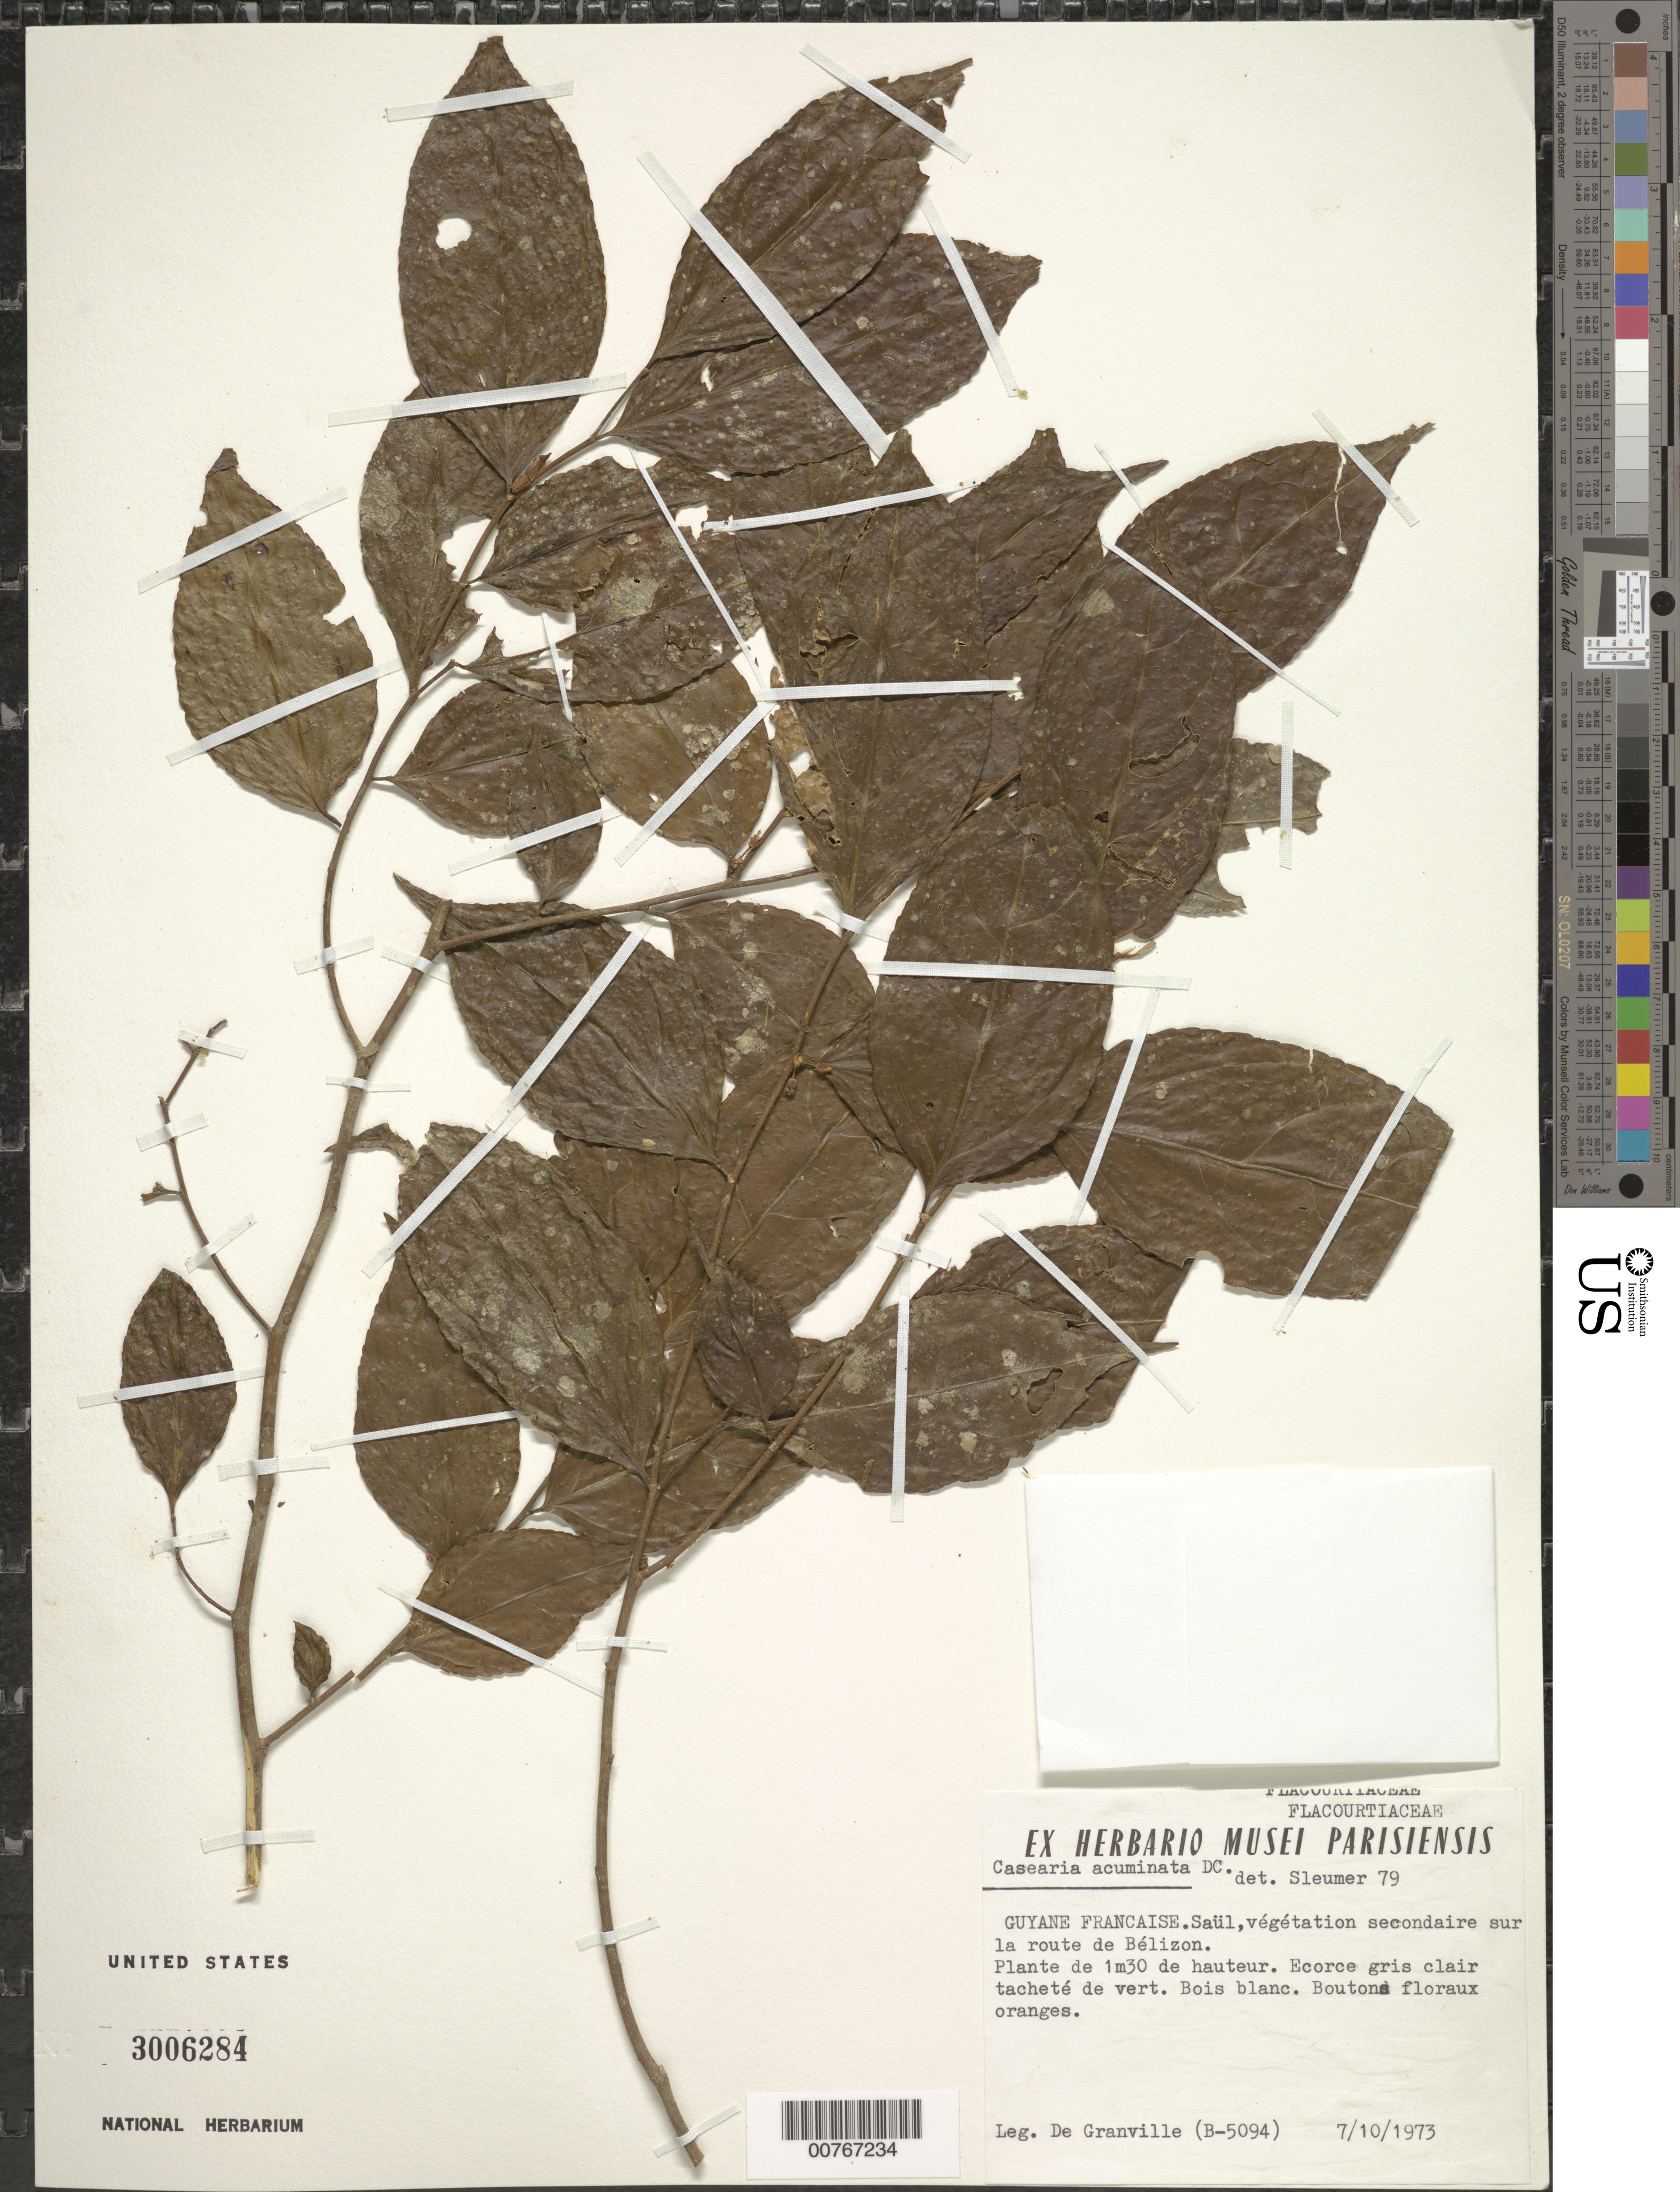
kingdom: Plantae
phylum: Tracheophyta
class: Magnoliopsida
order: Malpighiales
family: Salicaceae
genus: Casearia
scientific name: Casearia acuminata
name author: DC.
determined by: Sleumer, H. O.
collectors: J.-J. de Granville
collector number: B 5094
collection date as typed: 7-Oct-73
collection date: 1973-10-07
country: French Guiana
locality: Saül, Route de Bélizon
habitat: Secondary vegetation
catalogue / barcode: US 3006284